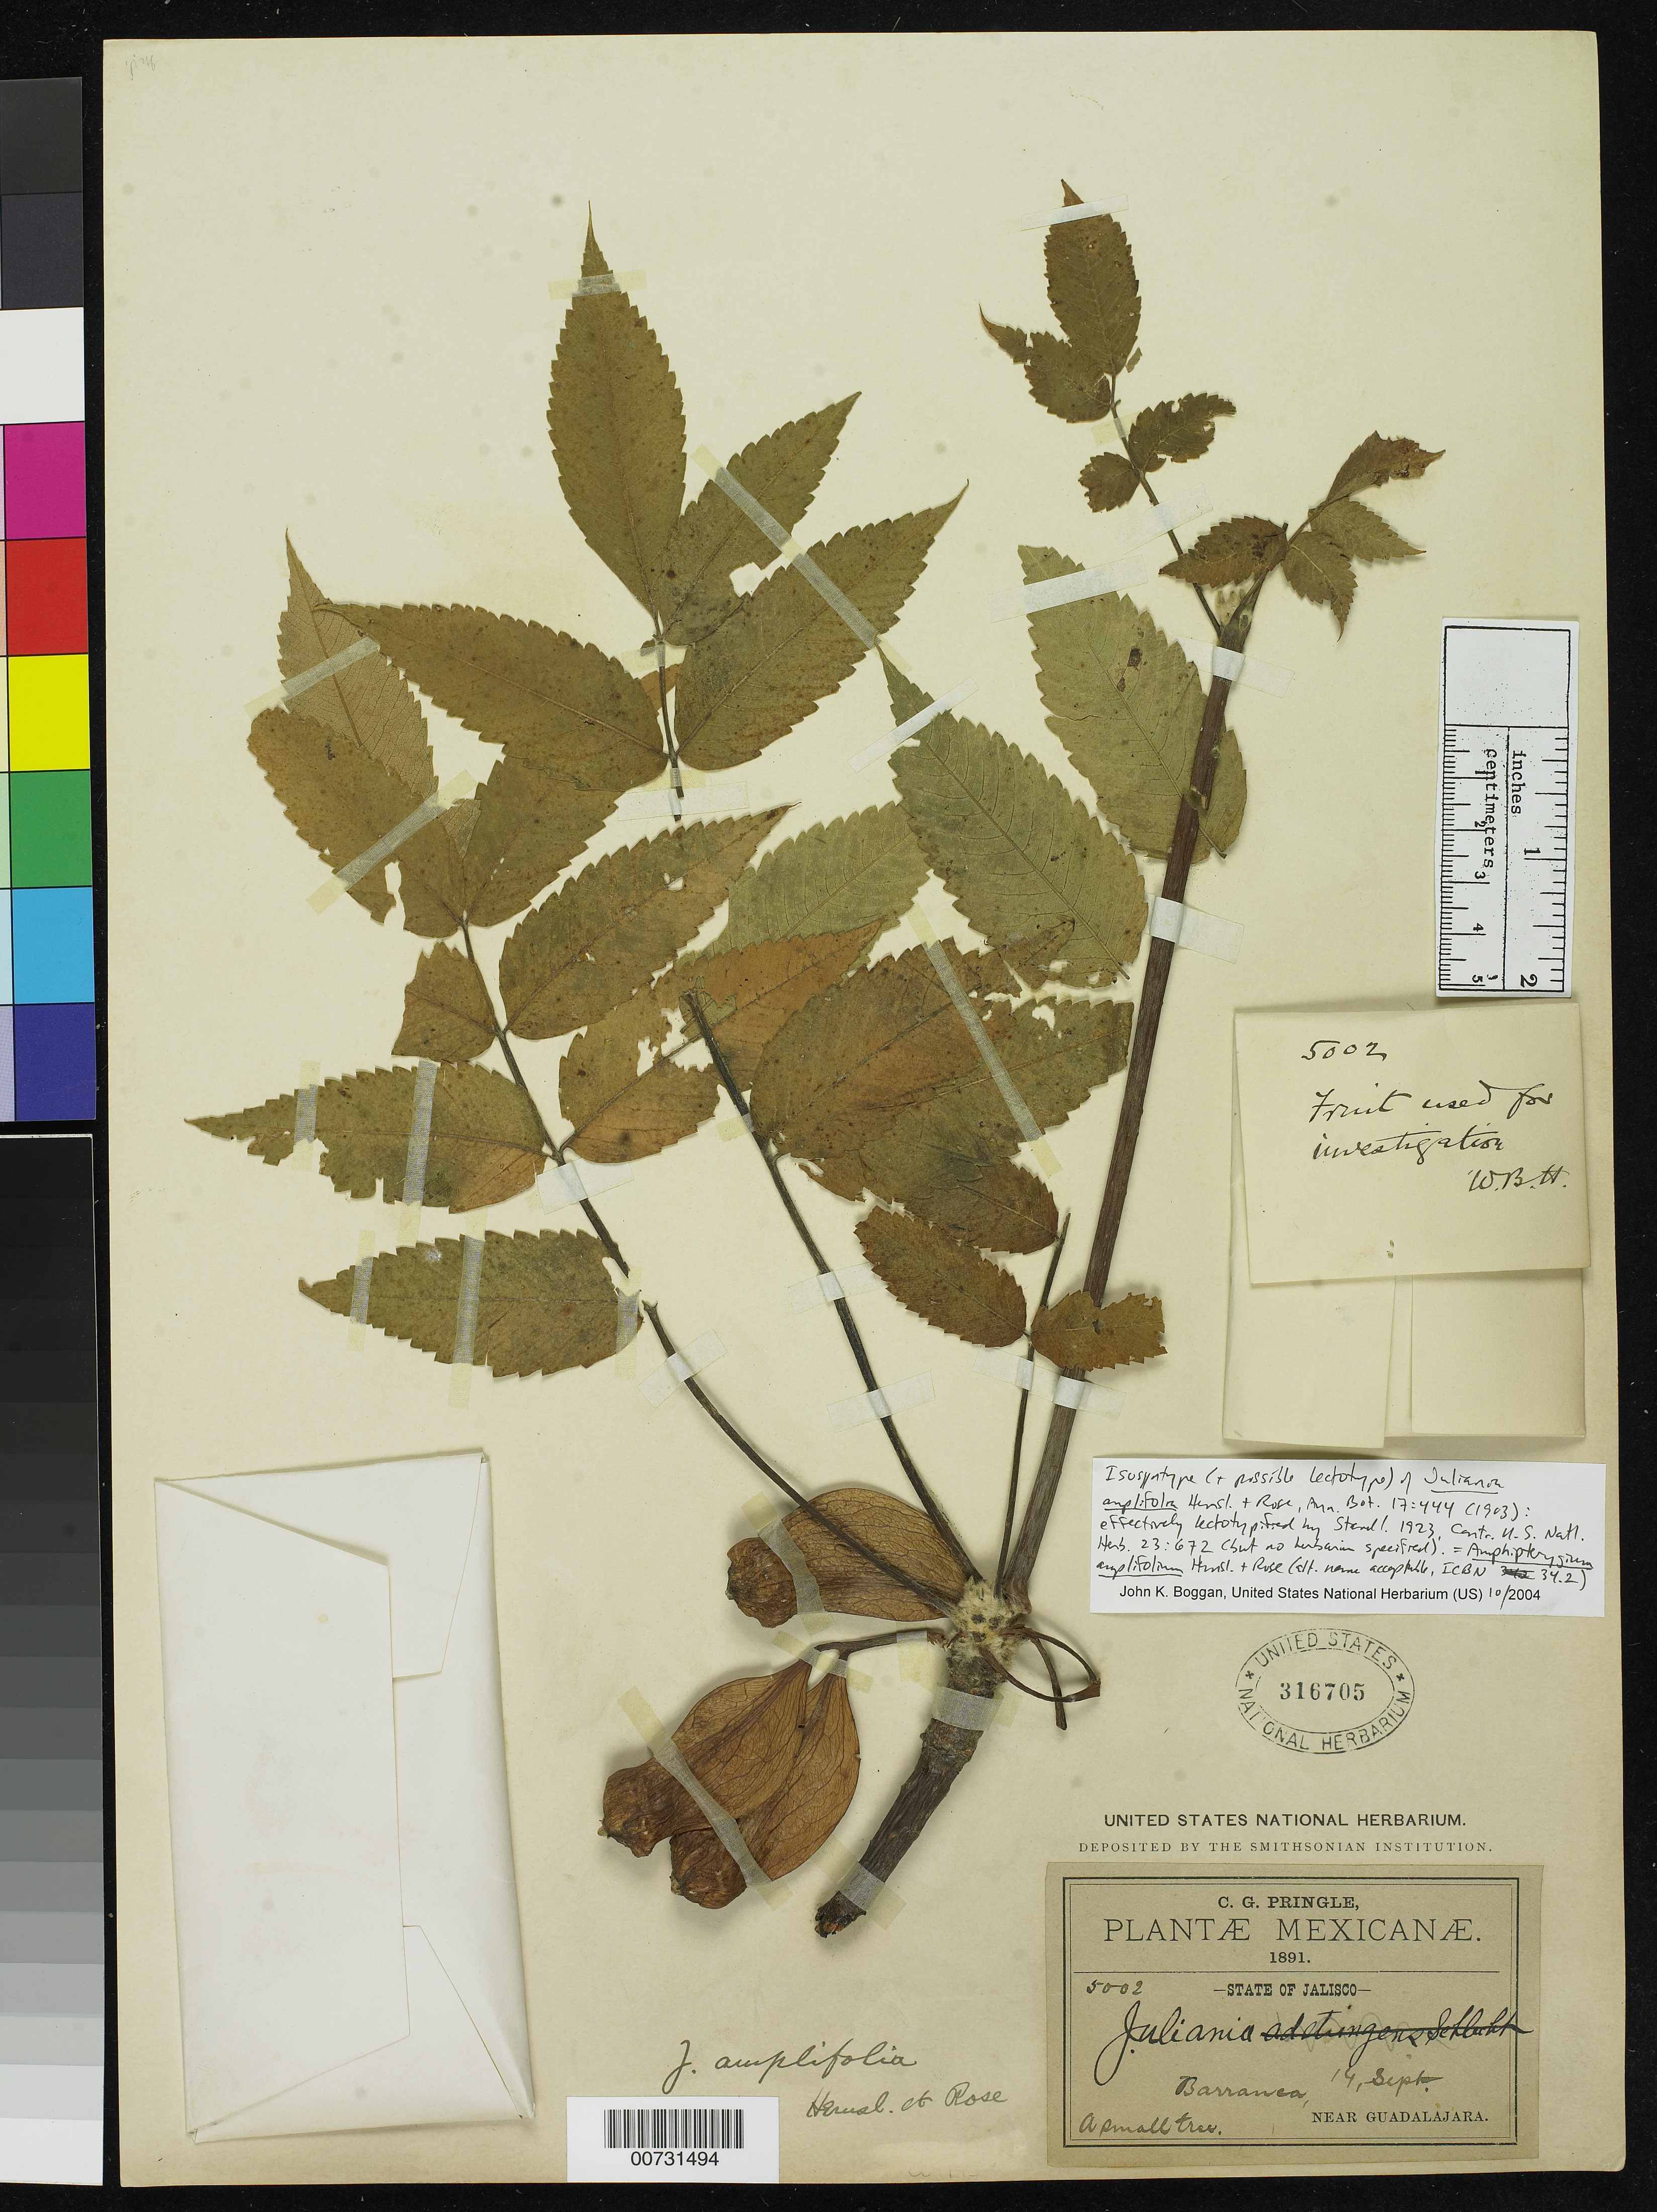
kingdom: Plantae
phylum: Tracheophyta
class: Magnoliopsida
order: Sapindales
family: Anacardiaceae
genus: Juliania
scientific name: Juliania amplifolia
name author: Hemsl. & Rose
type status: Syntype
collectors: C. G. Pringle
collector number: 5002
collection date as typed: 14 Sep 1891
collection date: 1891-09-14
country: Mexico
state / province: Jalisco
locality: Barranca near Guadalajara.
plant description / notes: Amphipterygium amplifolium = alternative name published at same time, apparently valid under ICBN 34.2.; Probably not effectively lectotypified by Standley (1923, Contr. U.S. Natl. Herb. 23: 672) who cited "type from barranca near Guadalajara, Jalisco". This could refer to either of 2 syntypes, Pringle 5002 & Rose 4819.; Alternative name for Juliania amplifolia Hemsl. & Rose published at same time, apparently valid under ICBN 34.2.; Also an isosyntype and possible lectotype of Juliania amplifolia Hemsl. & Rose.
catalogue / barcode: US 316705